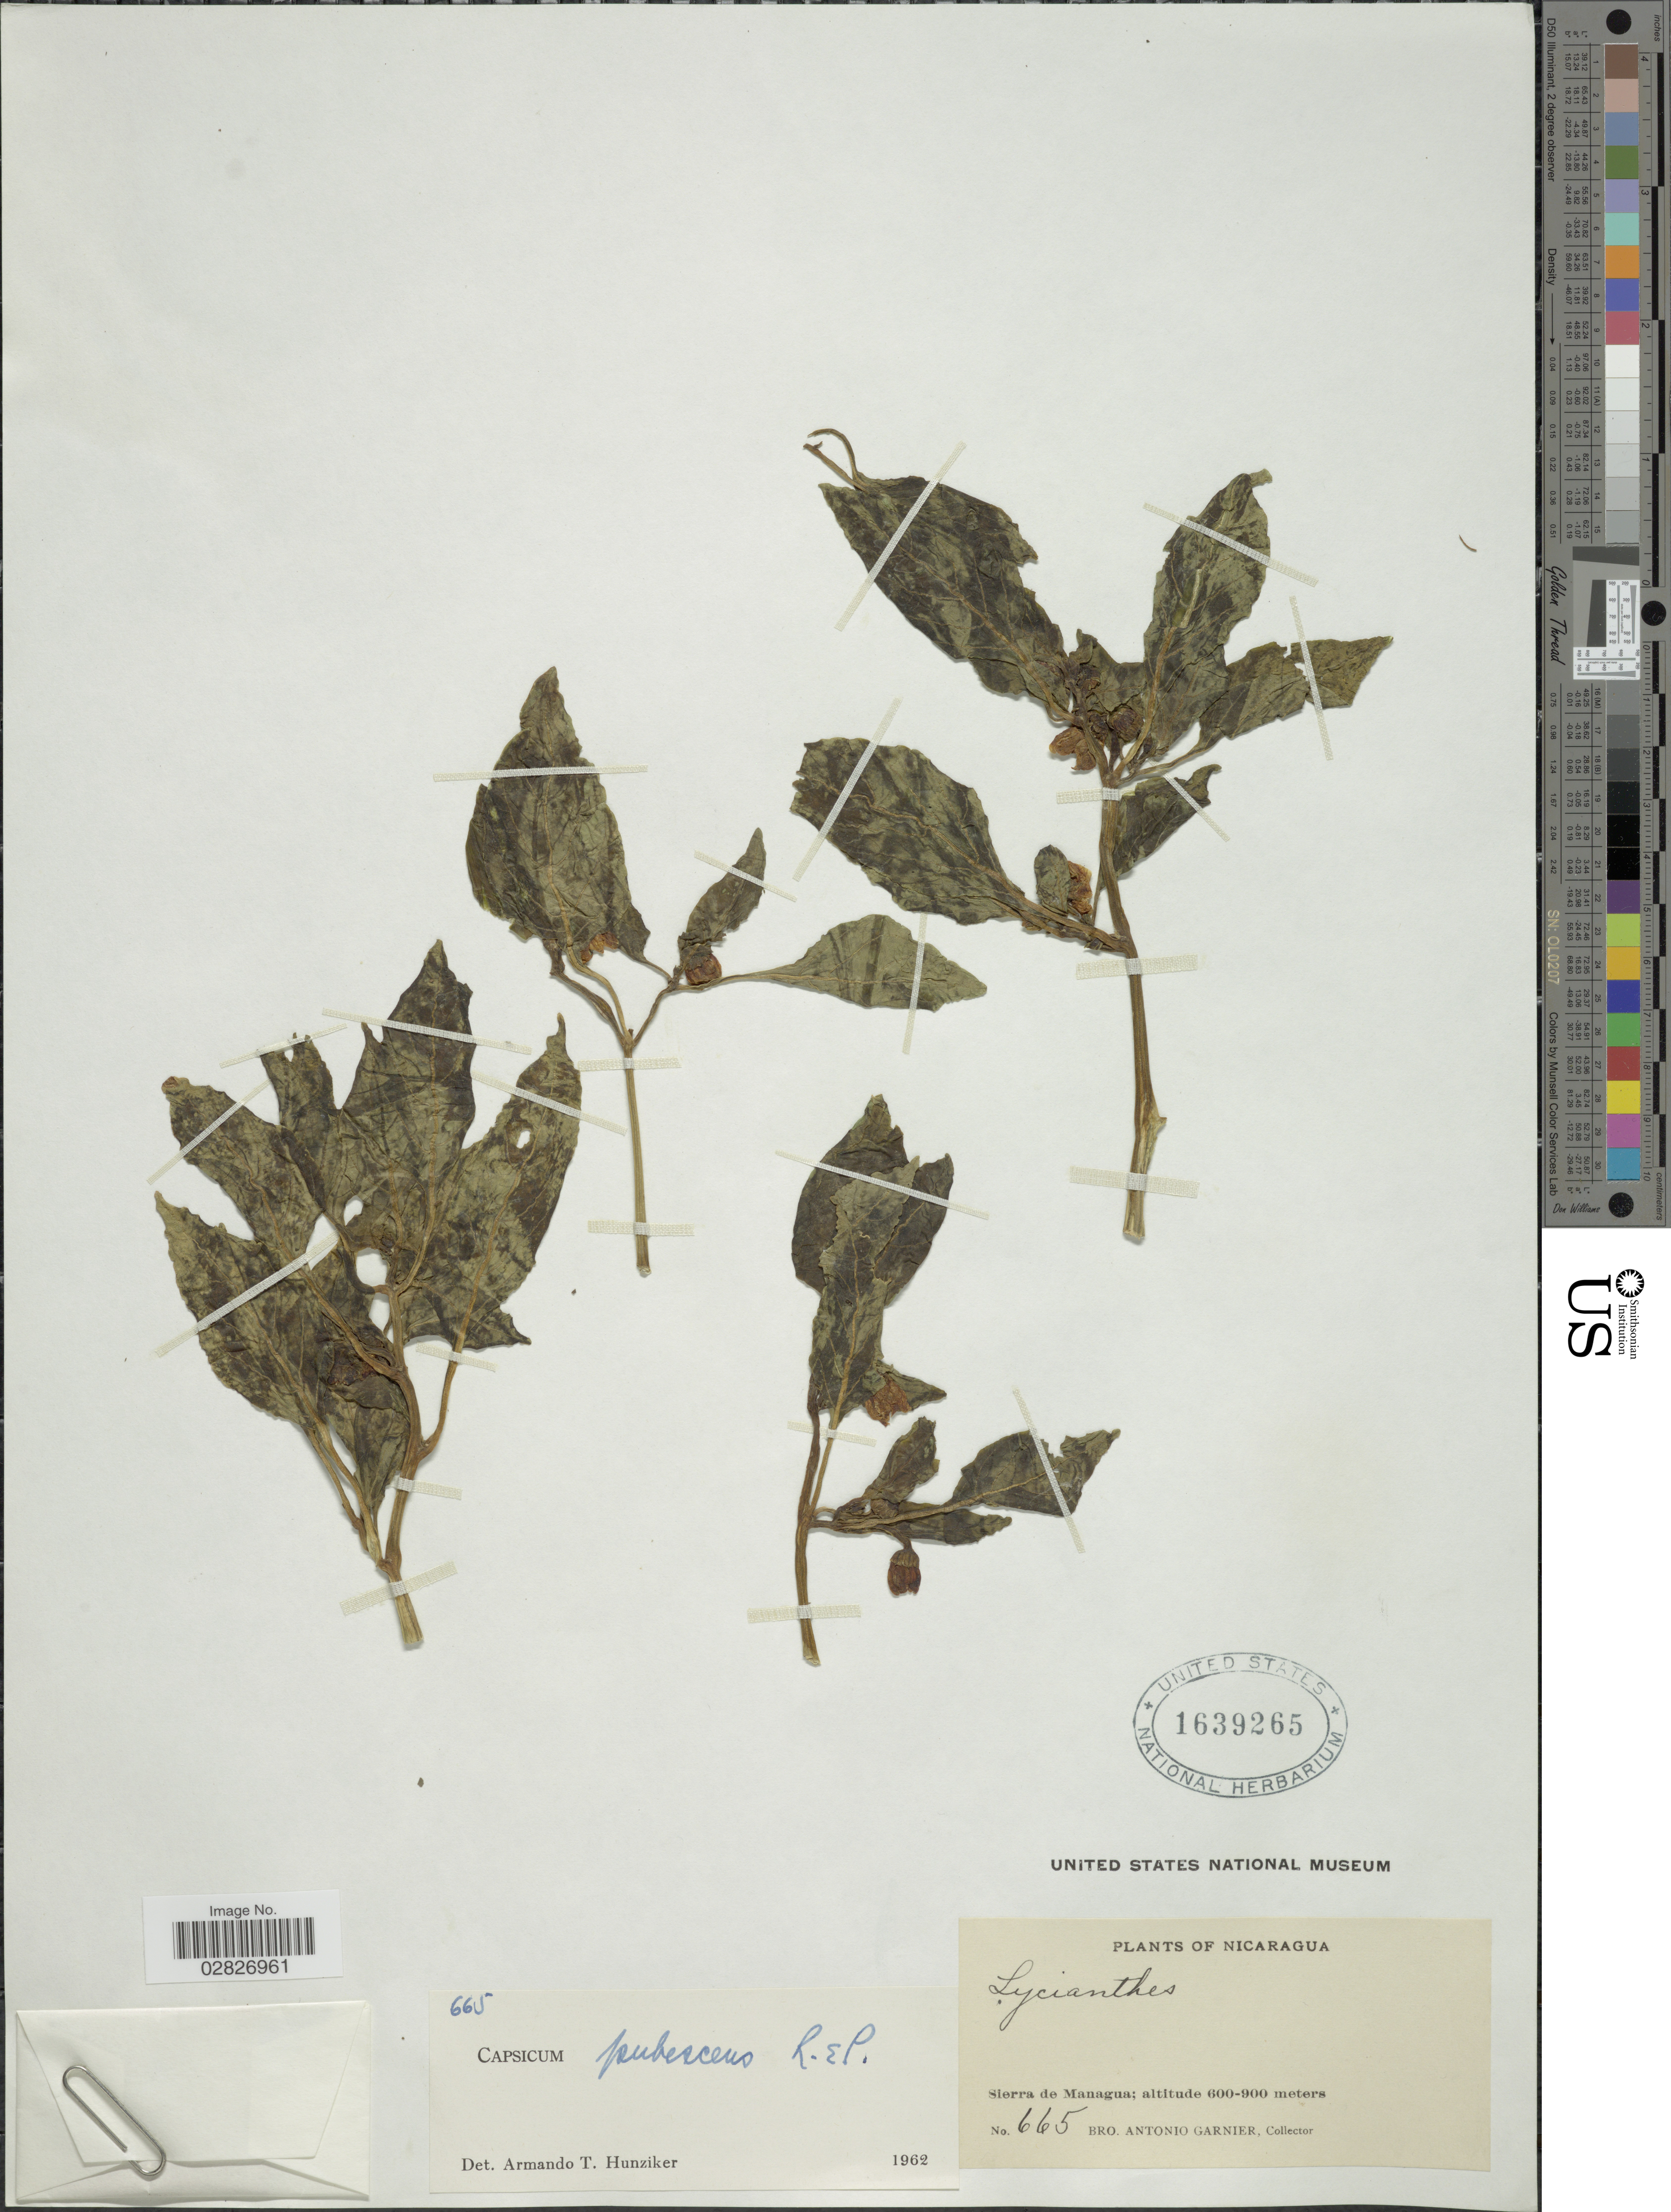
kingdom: Plantae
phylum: Tracheophyta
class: Magnoliopsida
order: Solanales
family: Solanaceae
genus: Capsicum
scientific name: Capsicum pubescens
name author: Ruiz & Pav.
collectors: Bro. A. Garnier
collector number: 665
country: Nicaragua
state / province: Managua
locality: Sierra de Managua.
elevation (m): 600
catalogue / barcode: US 1639265